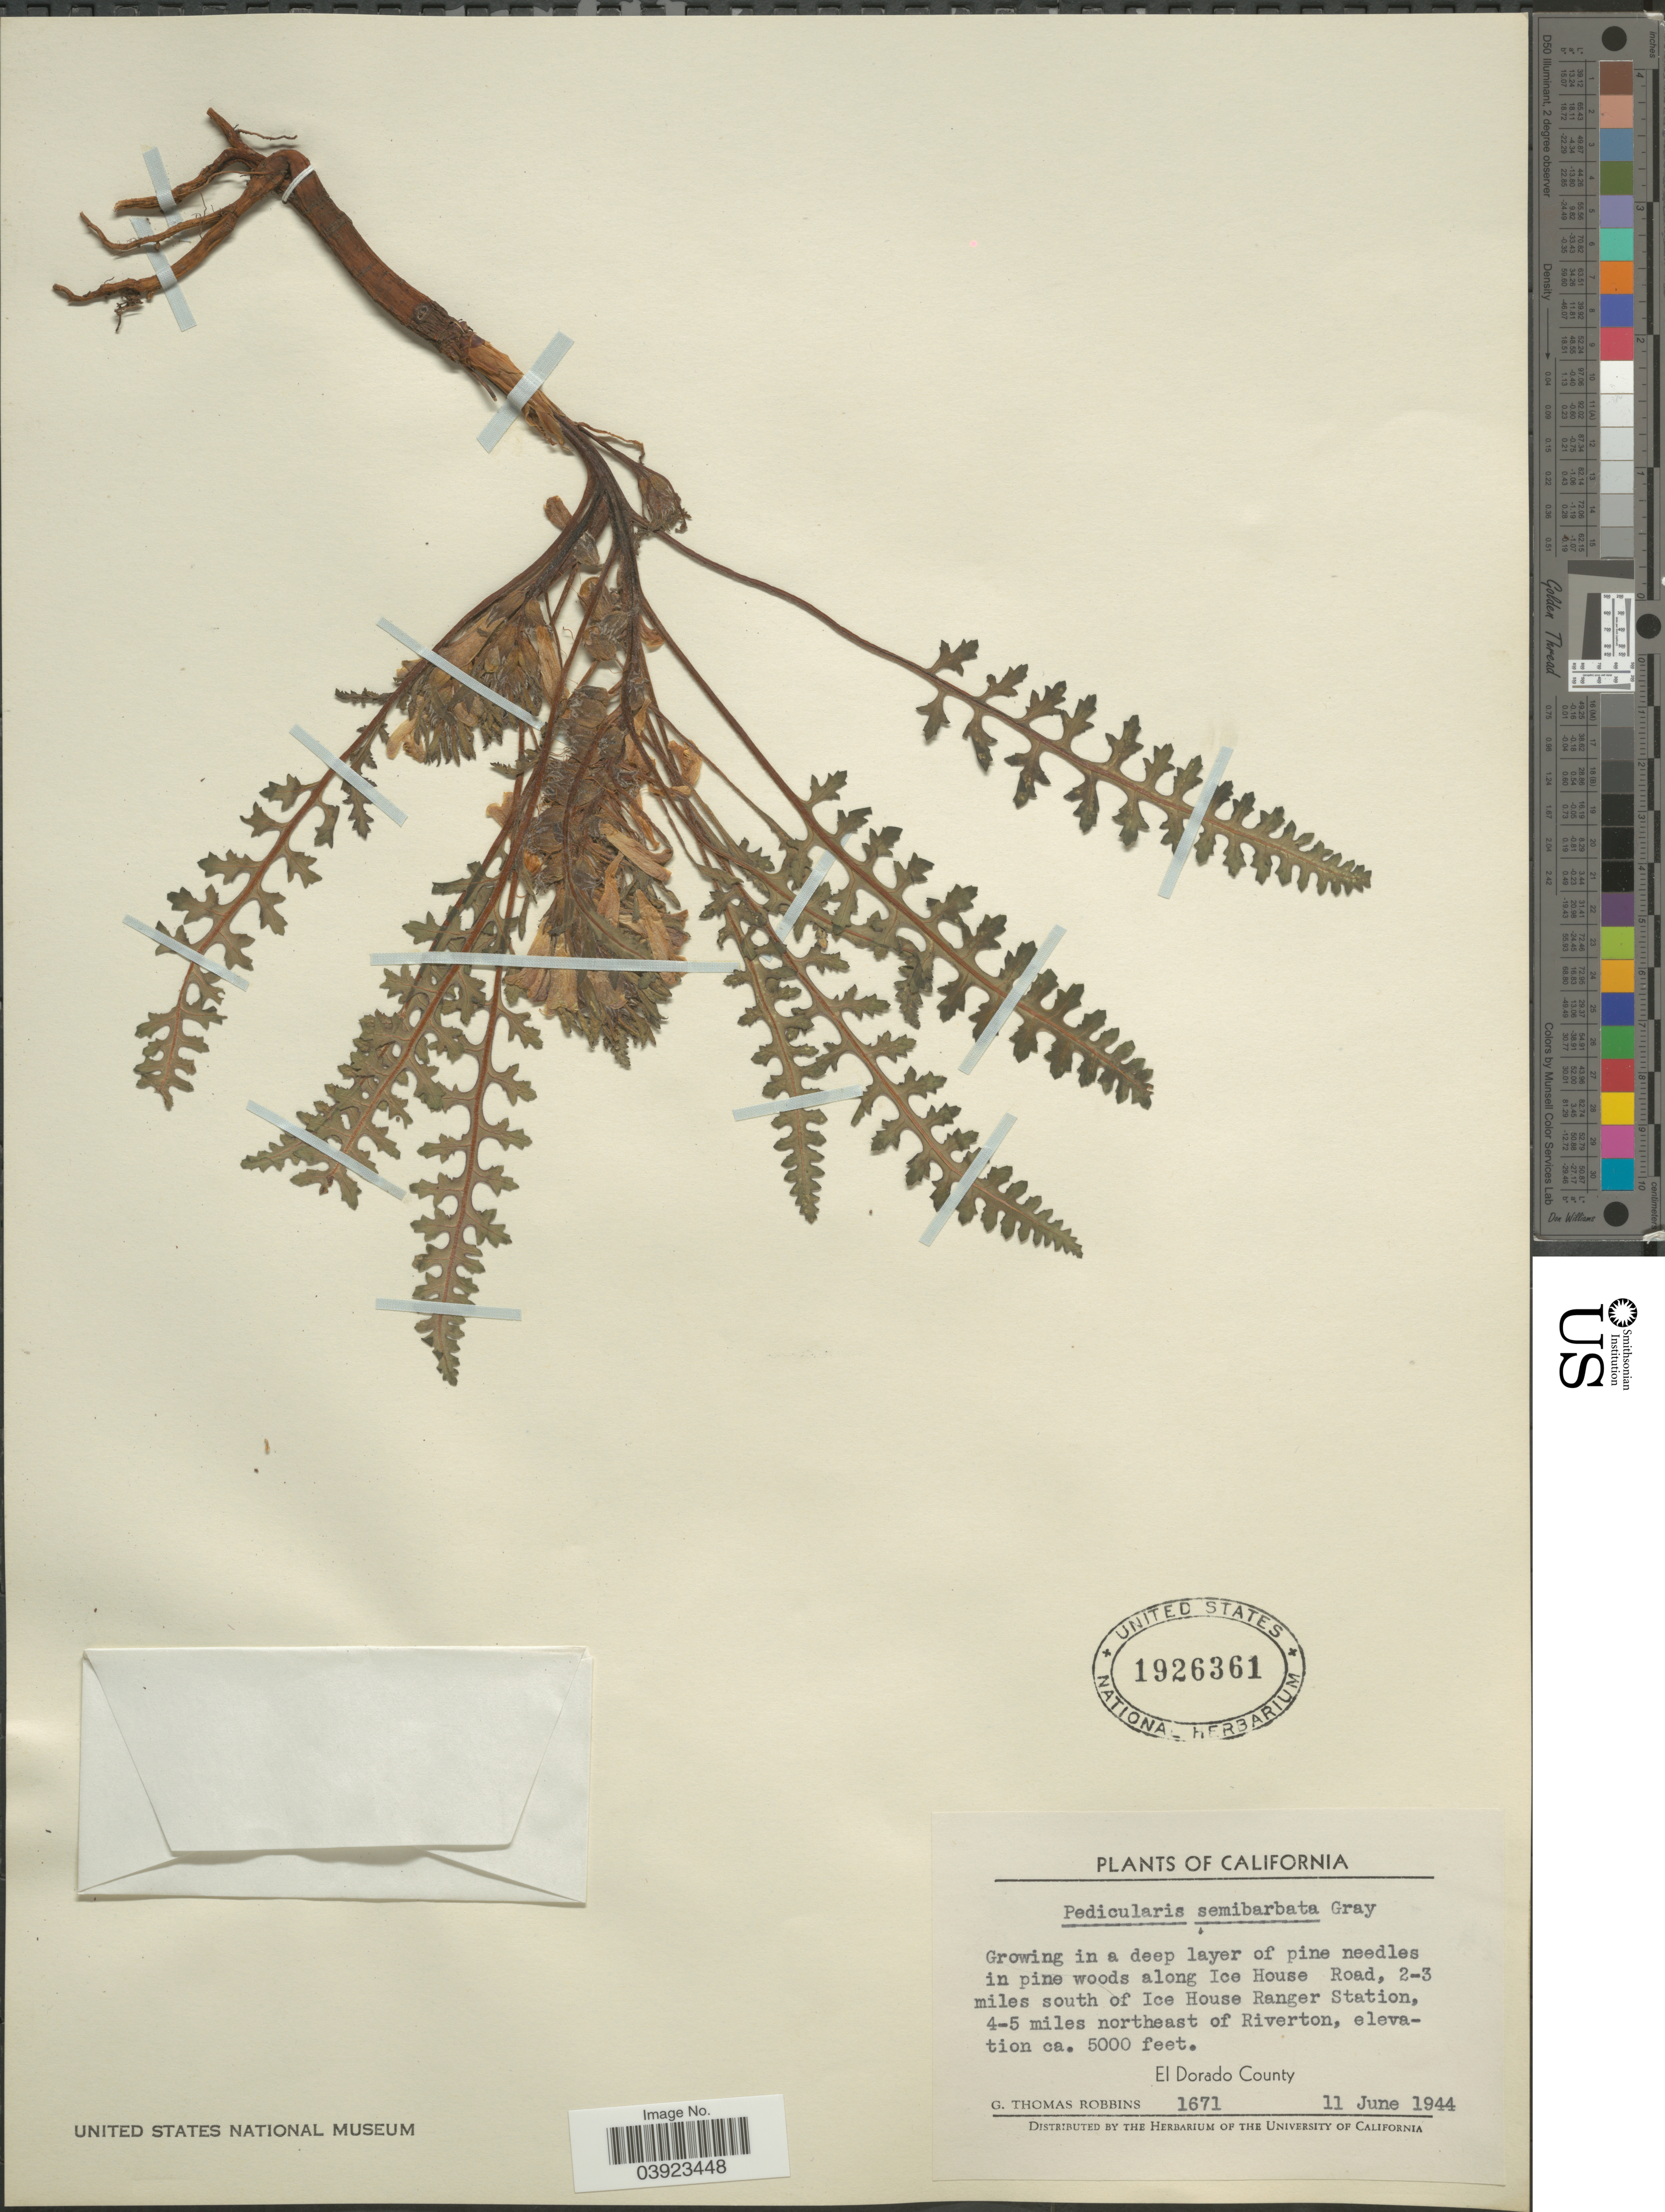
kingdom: Plantae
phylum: Tracheophyta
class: Magnoliopsida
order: Lamiales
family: Orobanchaceae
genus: Pedicularis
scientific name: Pedicularis semibarbata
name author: A. Gray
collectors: G. T. Robbins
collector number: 1671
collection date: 1944-06-11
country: United States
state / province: California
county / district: El Dorado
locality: In a deep layer of pine needles in pine woods along Ice House Road, 2-3 miles south of Ice House Ranger Station, 4-5 miles northeast of Riverton. El Dorado County.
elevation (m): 1524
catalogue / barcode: US 1926361